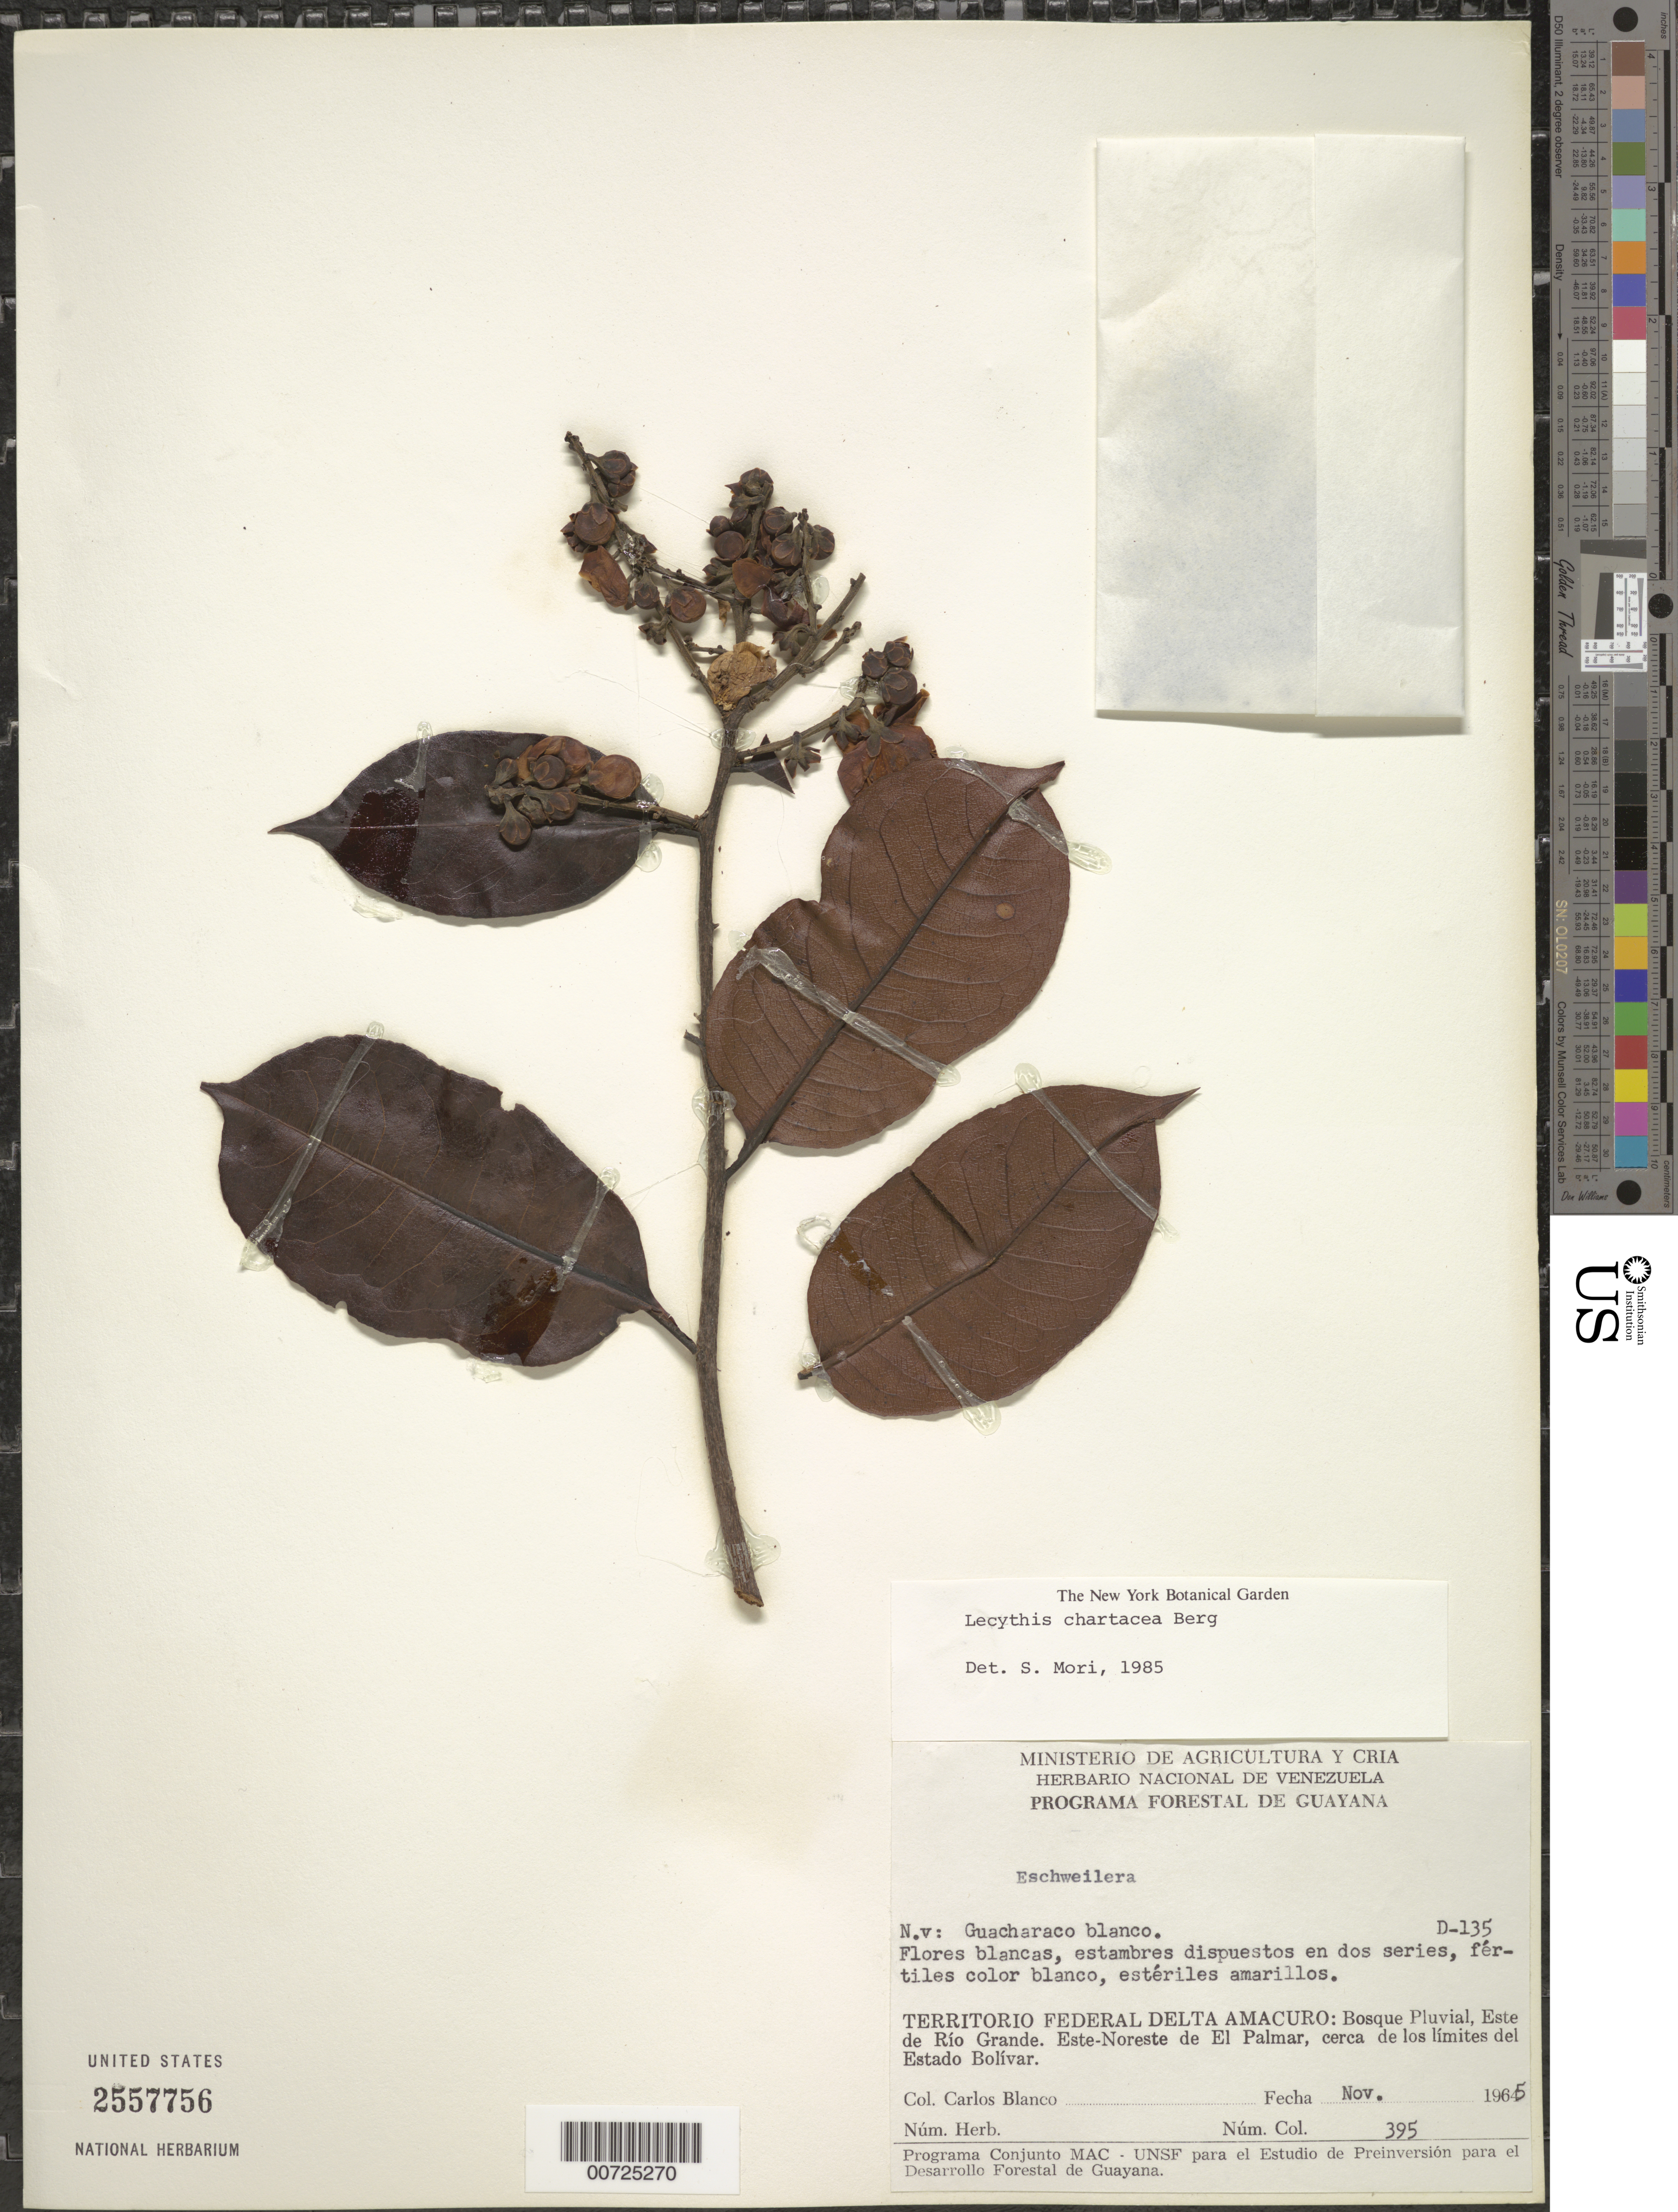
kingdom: Plantae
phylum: Tracheophyta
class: Magnoliopsida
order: Ericales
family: Lecythidaceae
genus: Lecythis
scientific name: Lecythis chartacea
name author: O. Berg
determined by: Mori, Scott A.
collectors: C. A. Blanco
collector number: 395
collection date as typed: Nov-65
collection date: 1965-11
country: Venezuela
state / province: Delta Amacuro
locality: Río Grande, Este de; Este-Noreste de El Palmar, cerca de los limites del Estado Bolívar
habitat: Rainforest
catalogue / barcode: US 2557756